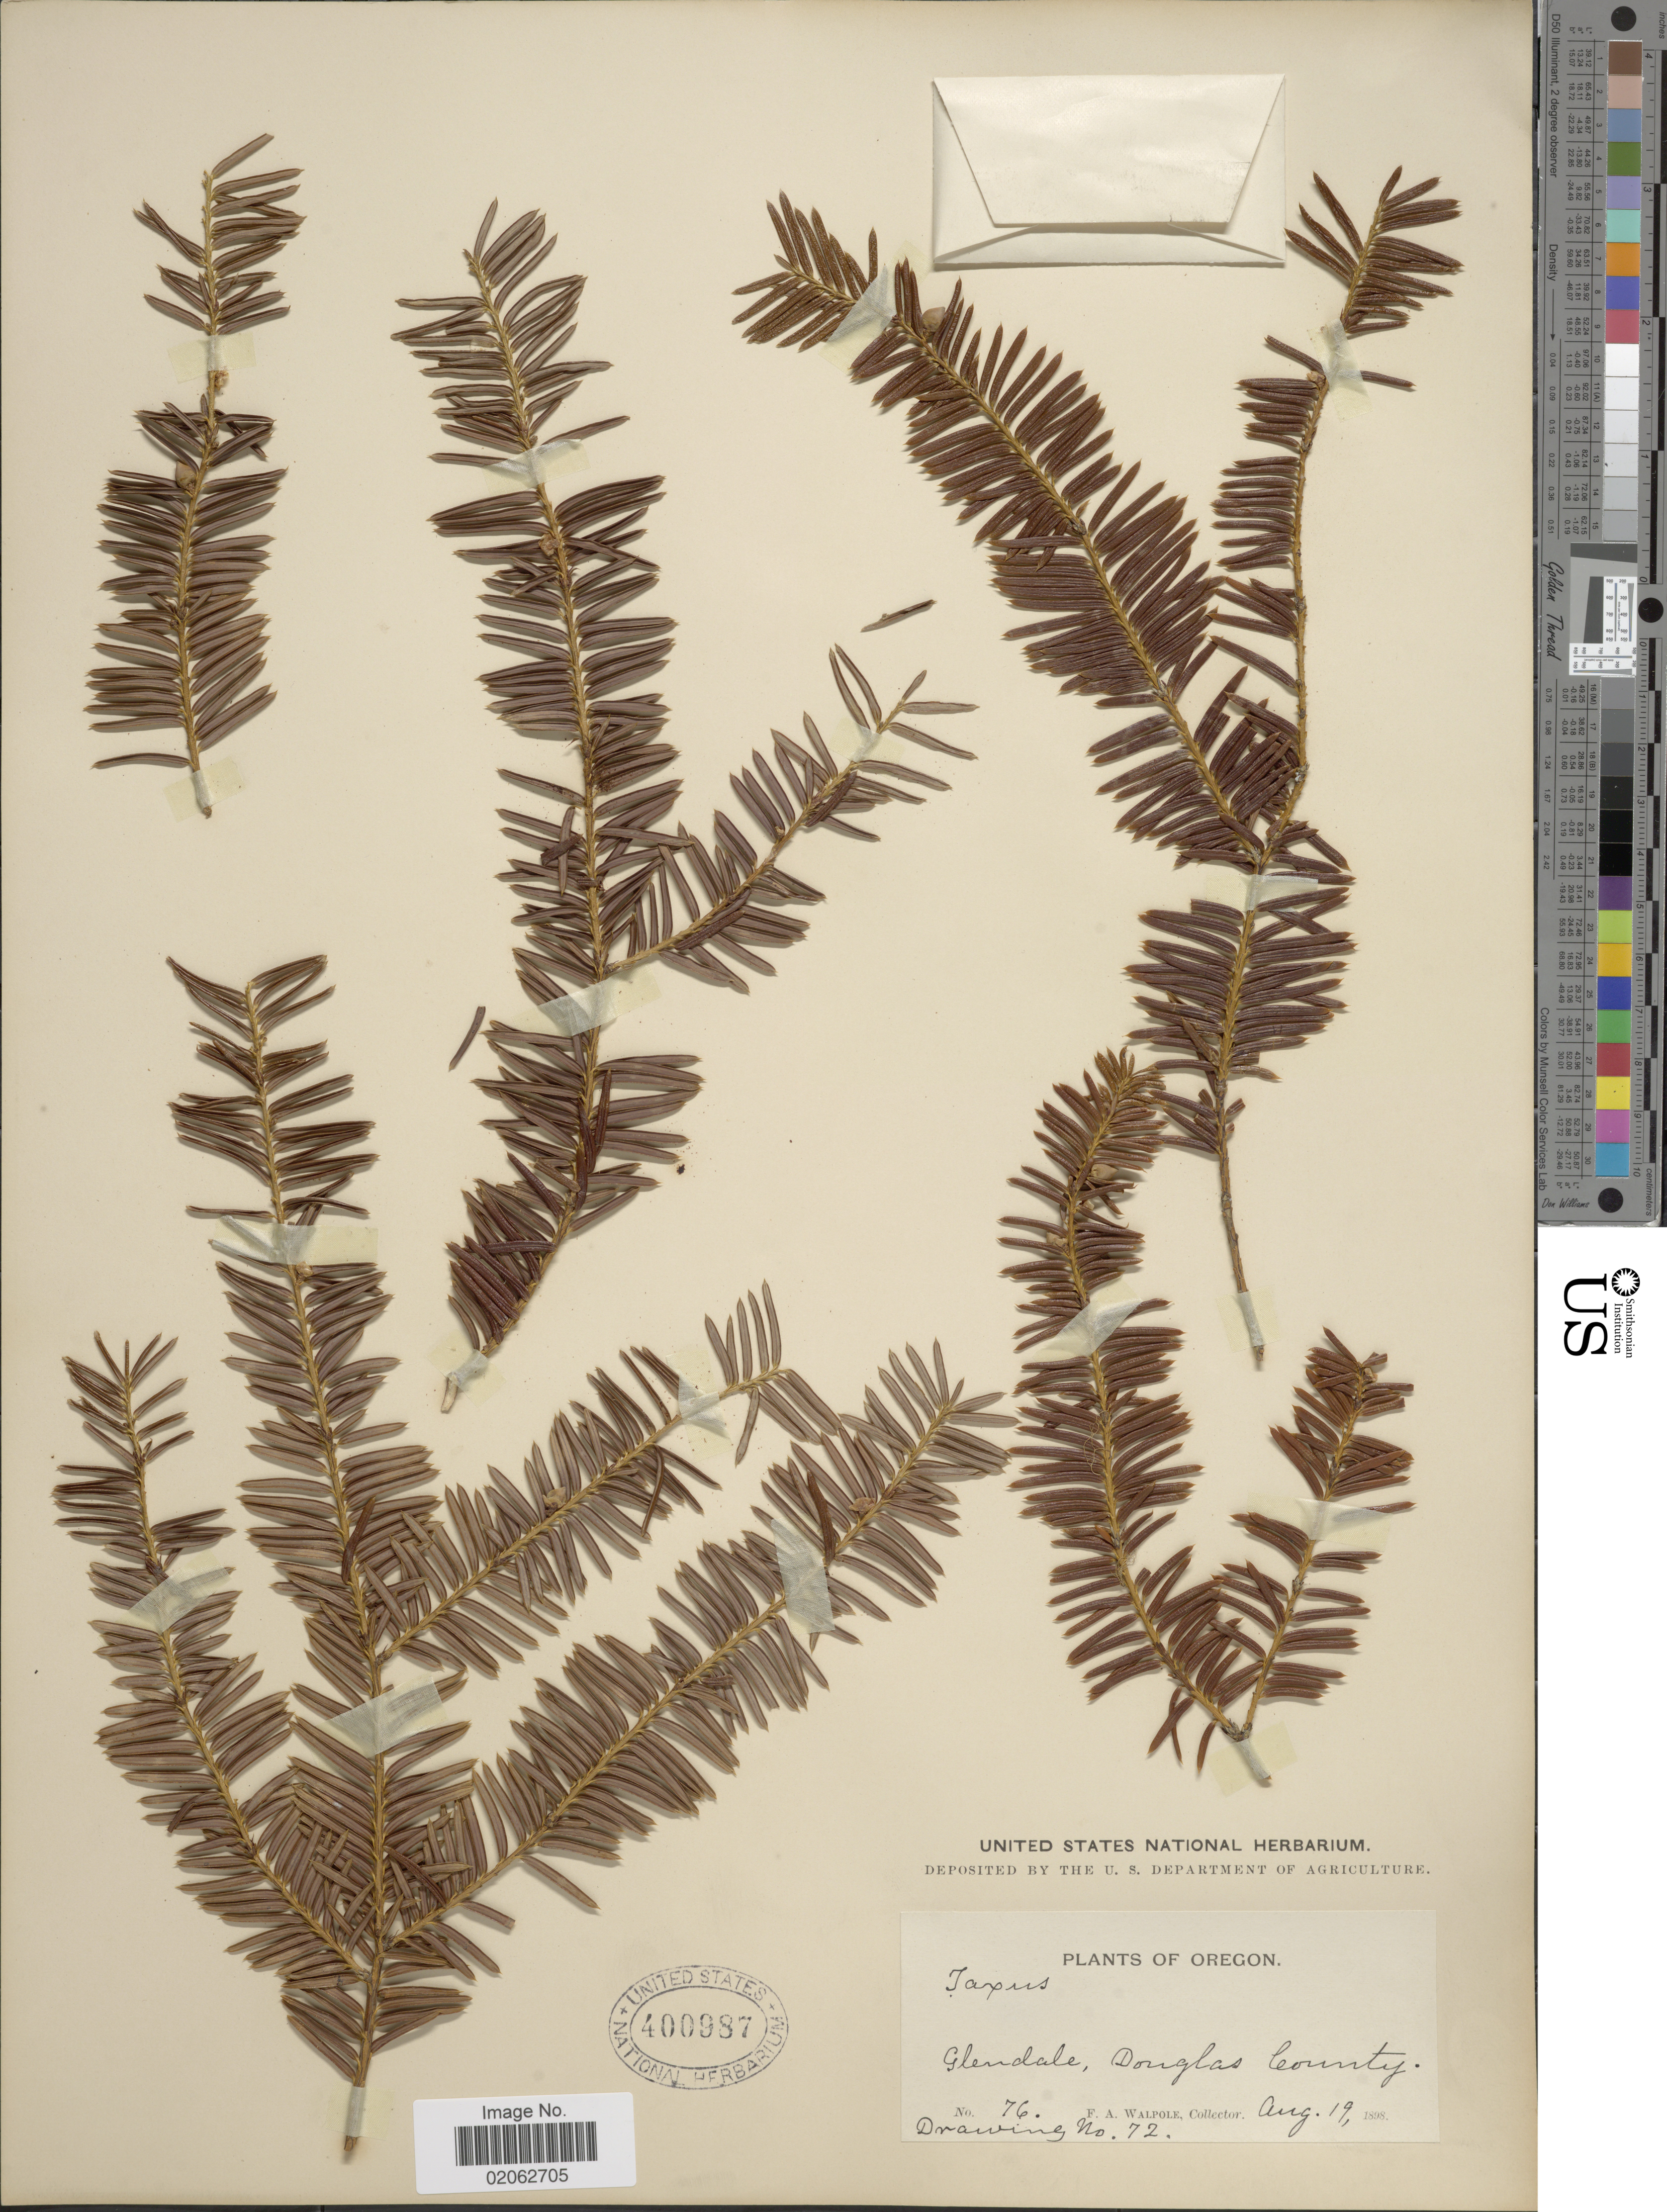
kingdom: Plantae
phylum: Tracheophyta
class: Pinopsida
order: Pinales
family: Taxaceae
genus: Taxus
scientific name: Taxus brevifolia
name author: Nutt.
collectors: F. Walpole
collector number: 76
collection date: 1898-08-19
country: United States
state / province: Oregon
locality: Glendale, Douglas County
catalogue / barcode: US 400987